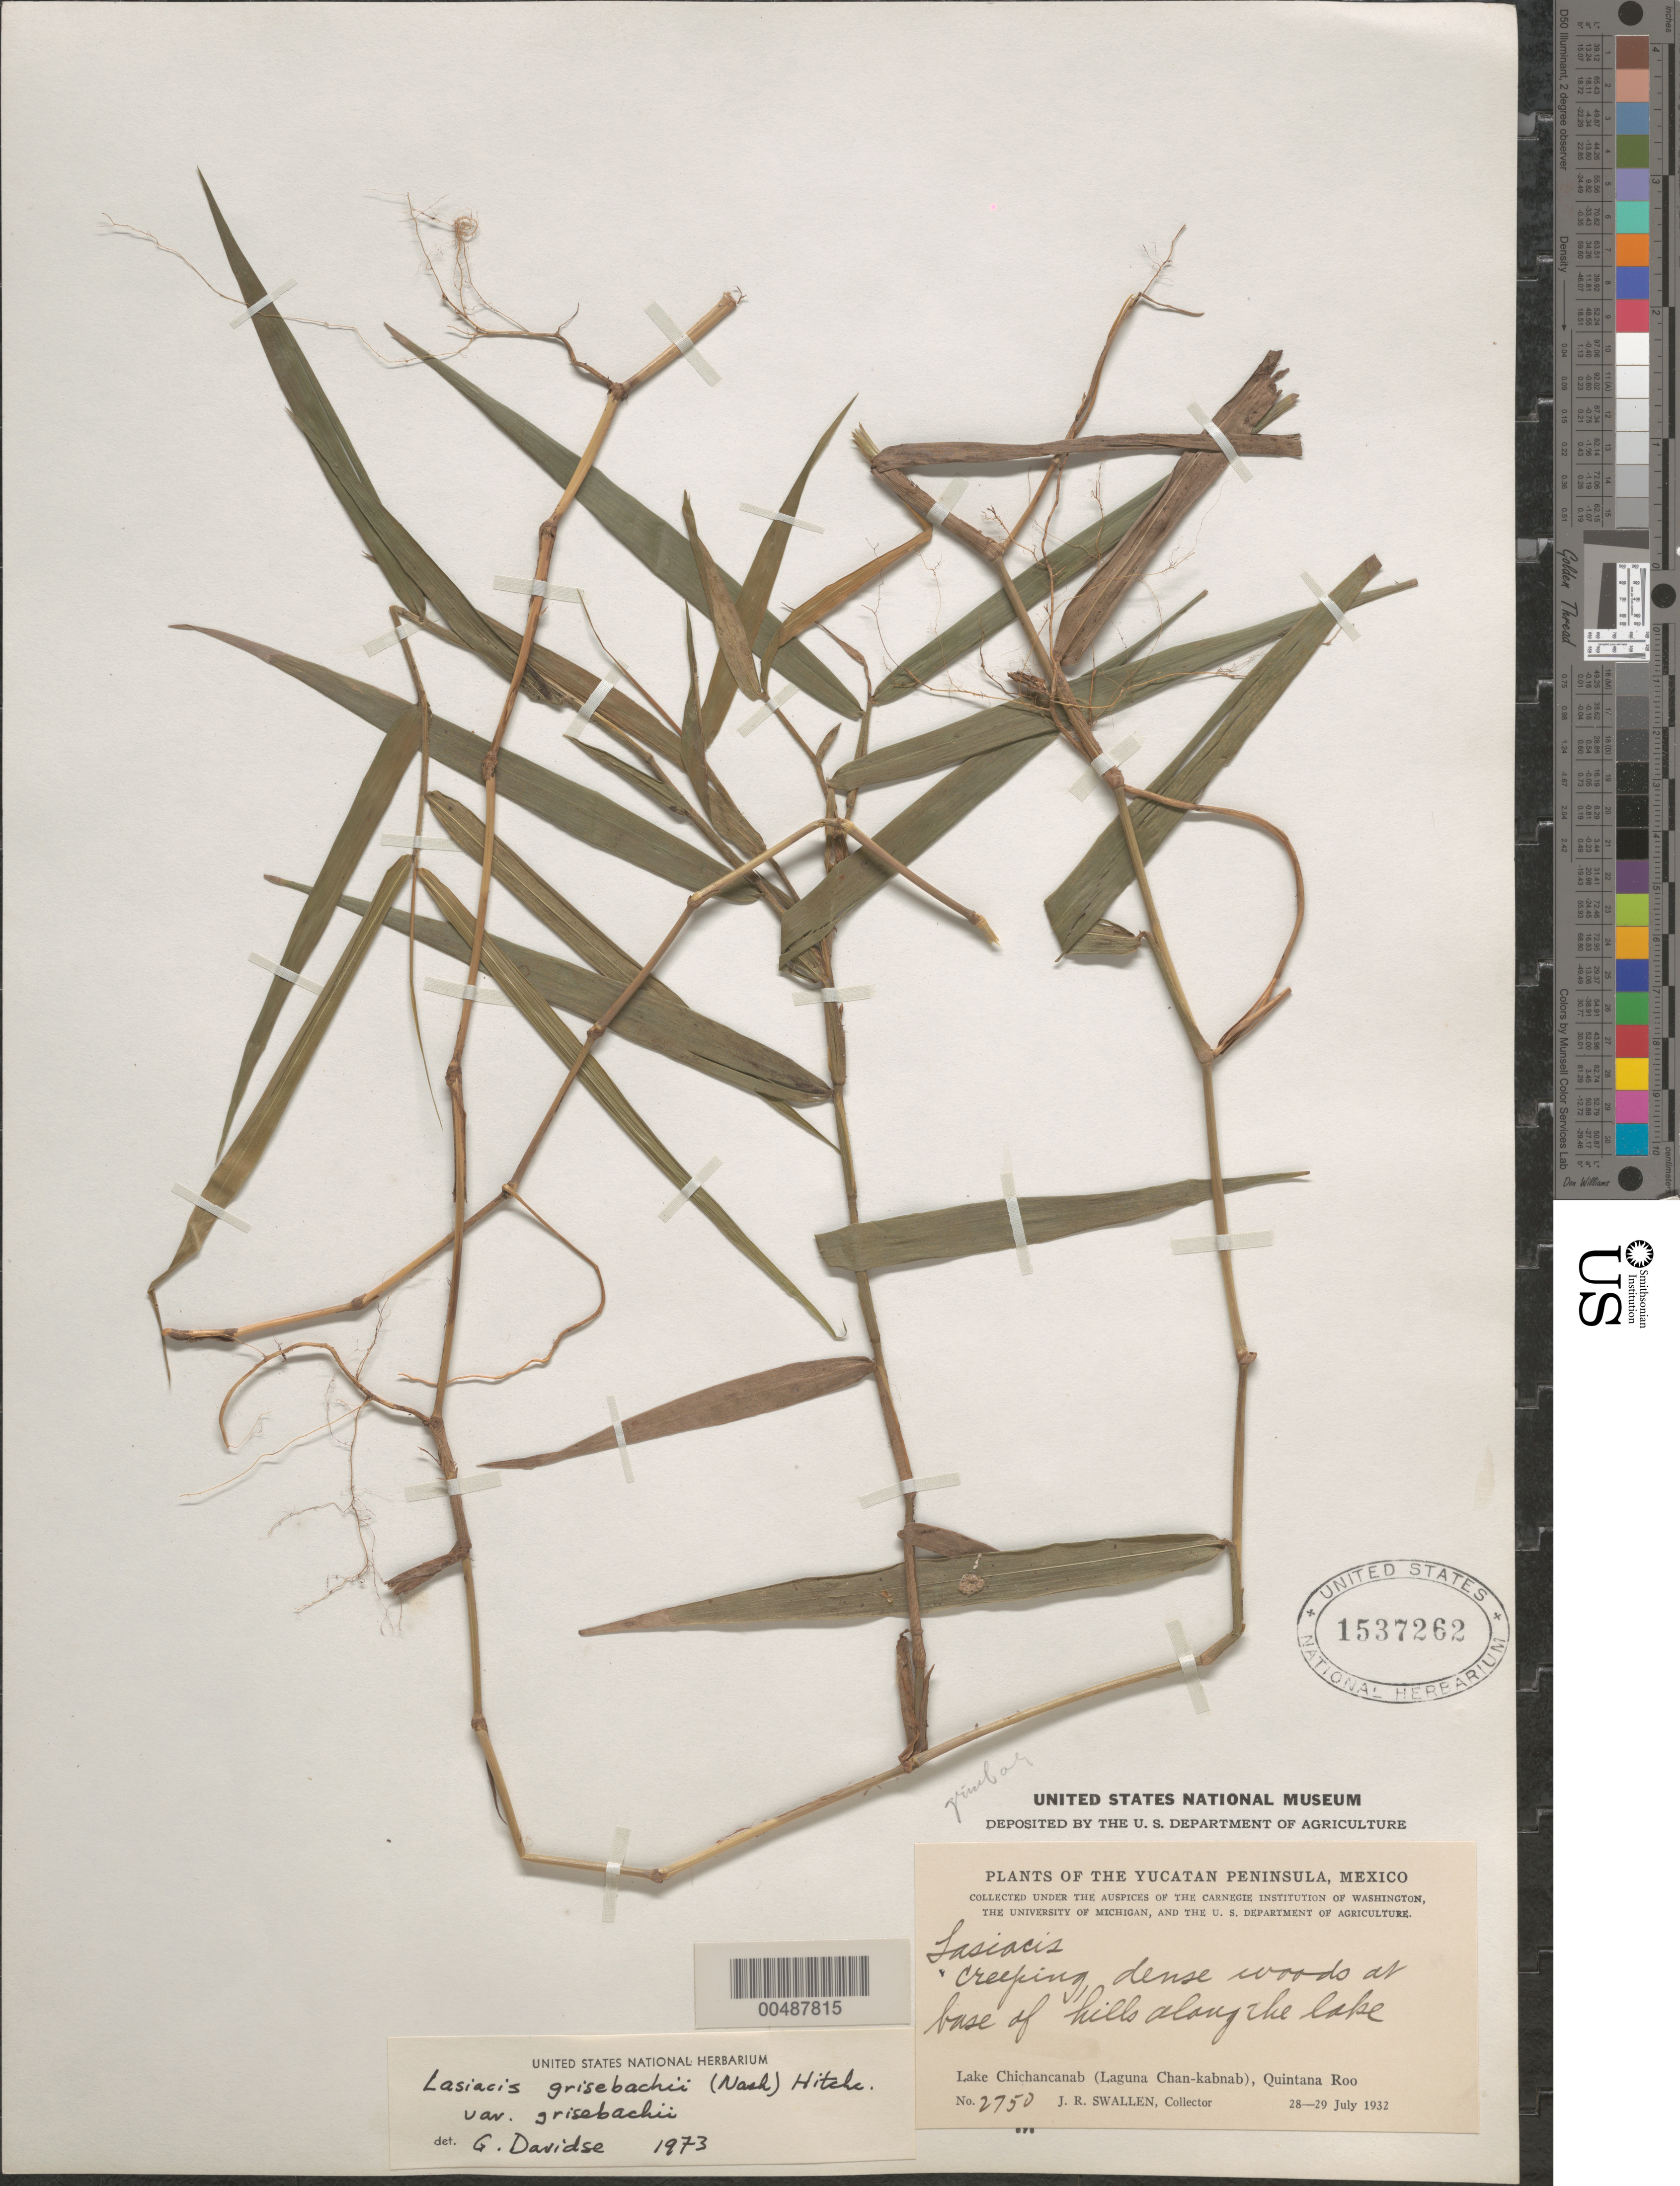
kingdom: Plantae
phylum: Tracheophyta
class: Liliopsida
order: Poales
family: Poaceae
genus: Lasiacis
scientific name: Lasiacis grisebachii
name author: (Nash) Hitchc.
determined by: Davidse, Gerrit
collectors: J. R. Swallen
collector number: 2750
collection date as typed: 28 Jul 1932 to 29 Jul 1932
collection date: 1932-07-28/1932-07-29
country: Mexico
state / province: Quintana Roo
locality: Yucatan Peninsula, Lake Chichancanab (Laguna Chan-kabnab)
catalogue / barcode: US 1537262